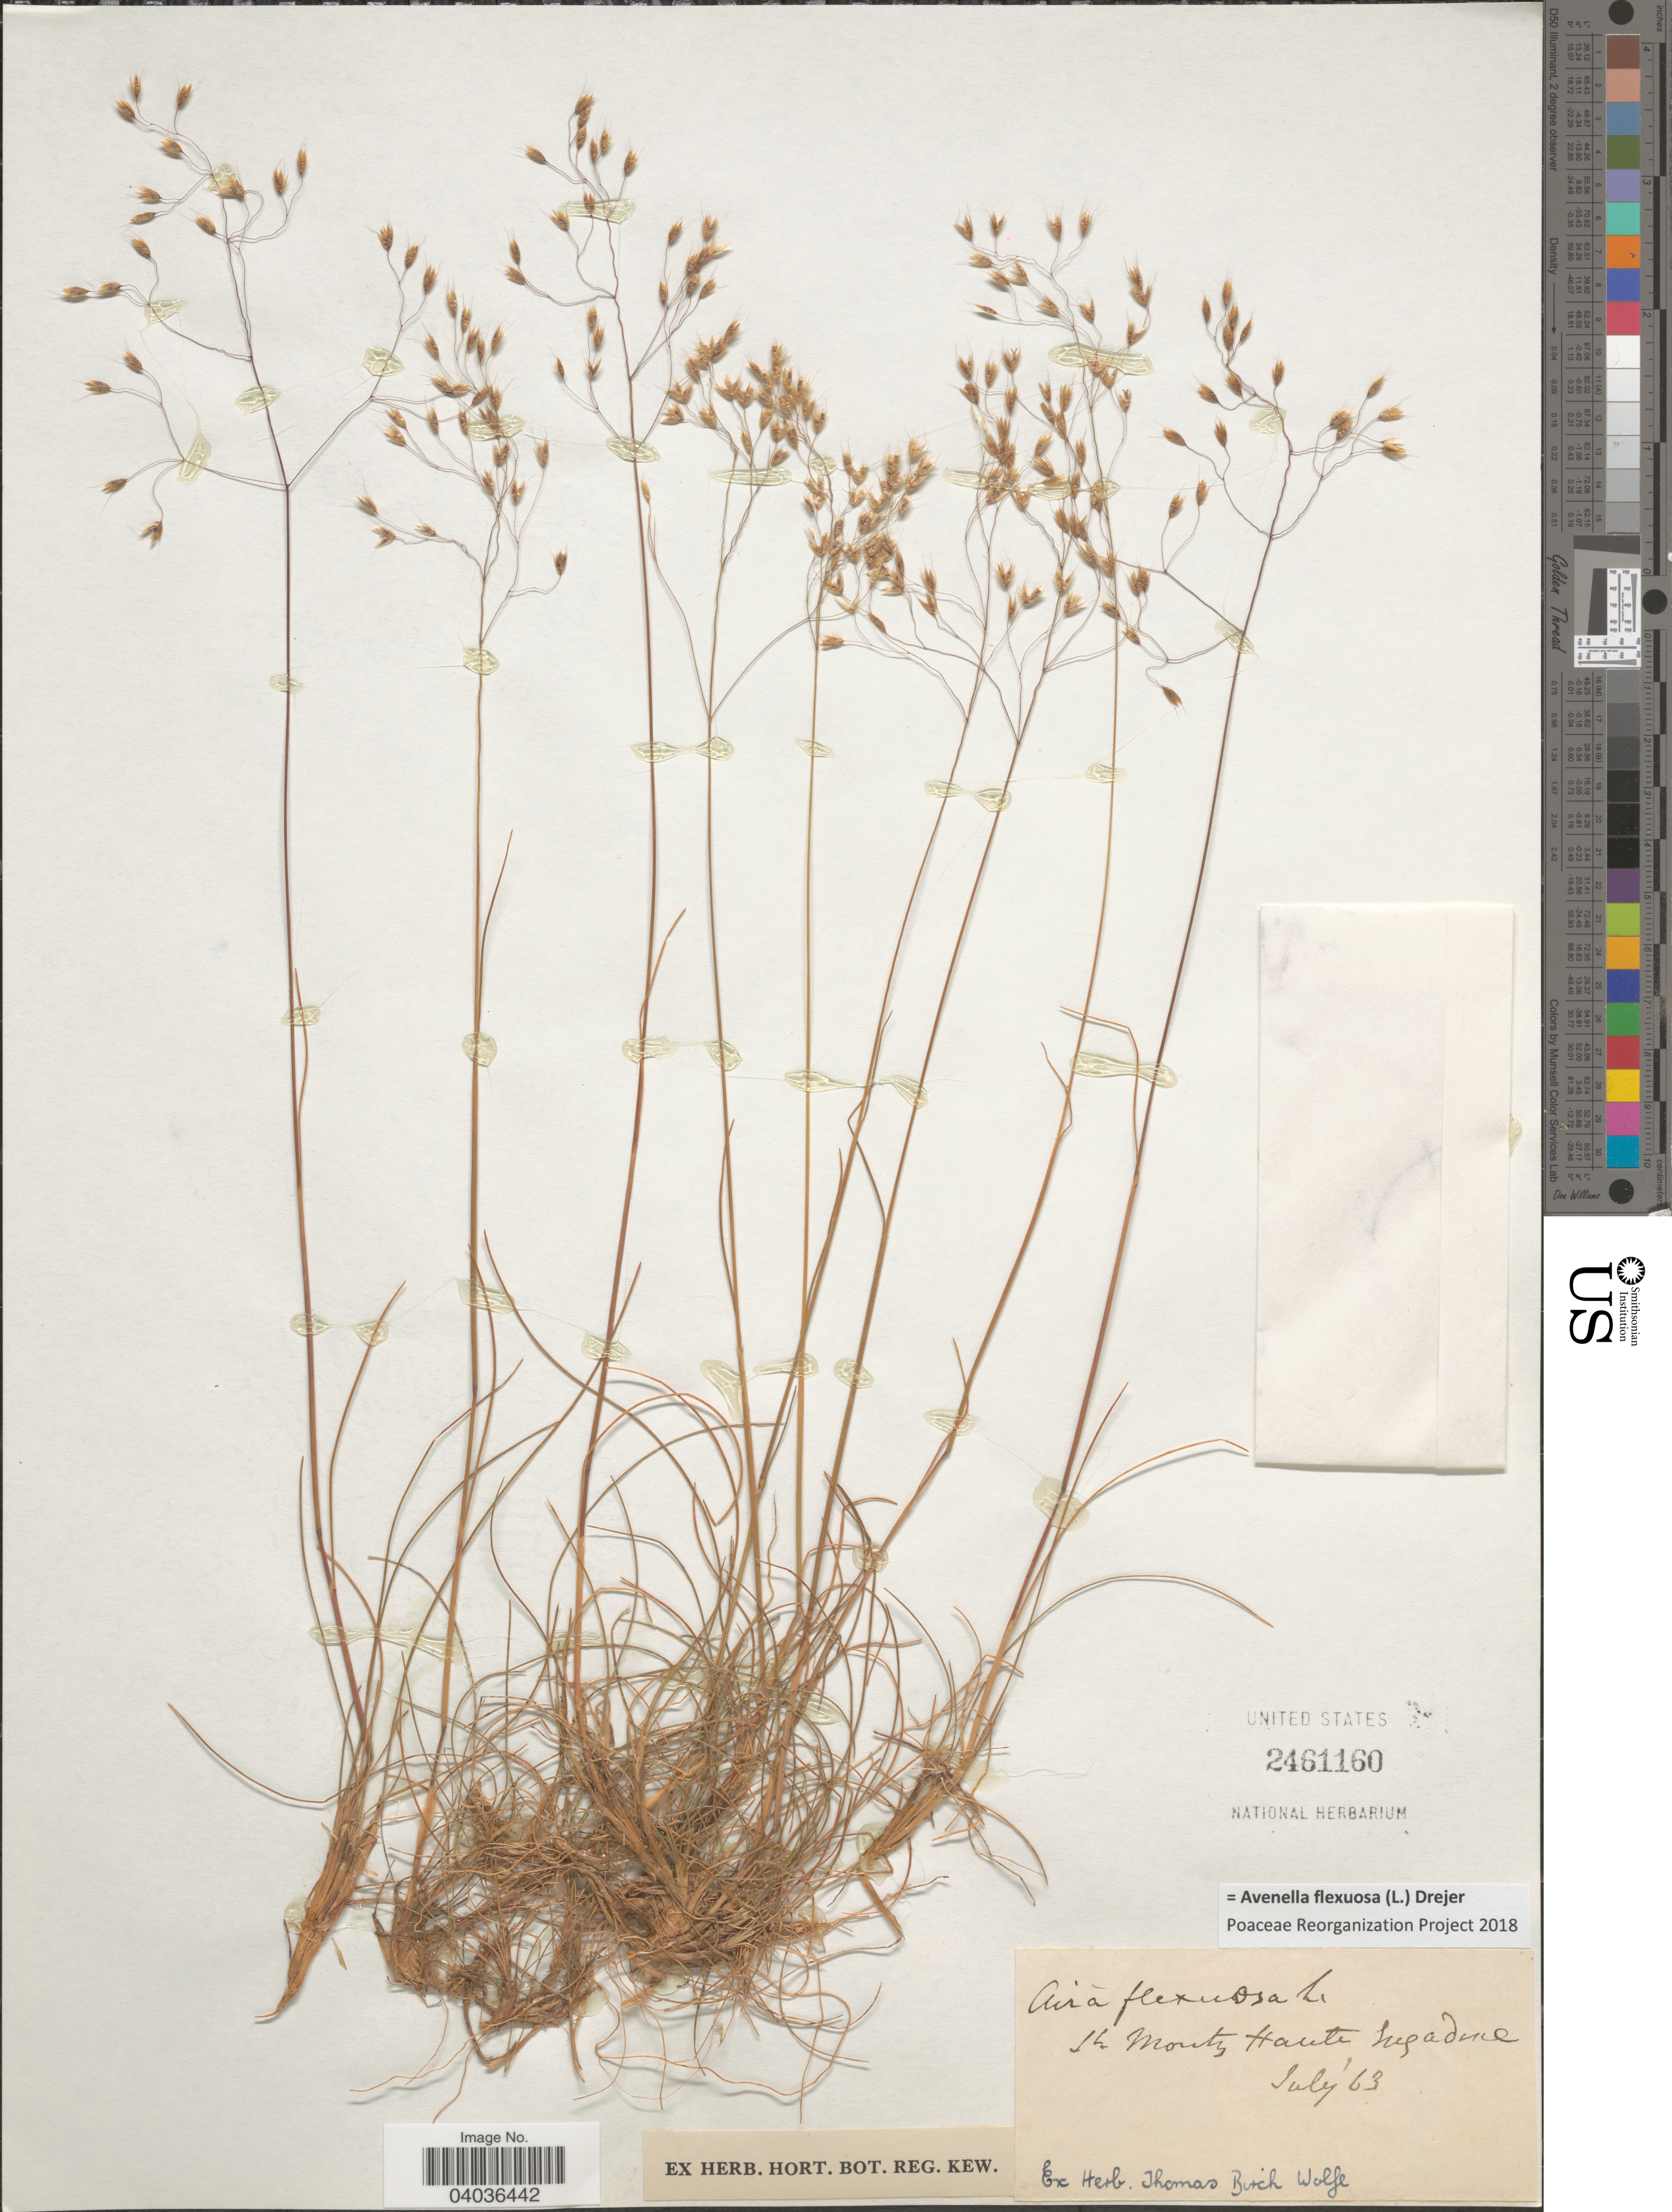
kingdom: Plantae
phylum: Tracheophyta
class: Liliopsida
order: Poales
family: Poaceae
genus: Avenella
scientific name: Avenella flexuosa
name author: (L.) Drejer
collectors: Ex herb. Thomas Birch Wolfe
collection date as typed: Transcribed d/m/y: /7/63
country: Switzerland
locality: St. Moritz Haute Engadine.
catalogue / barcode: US 2461160